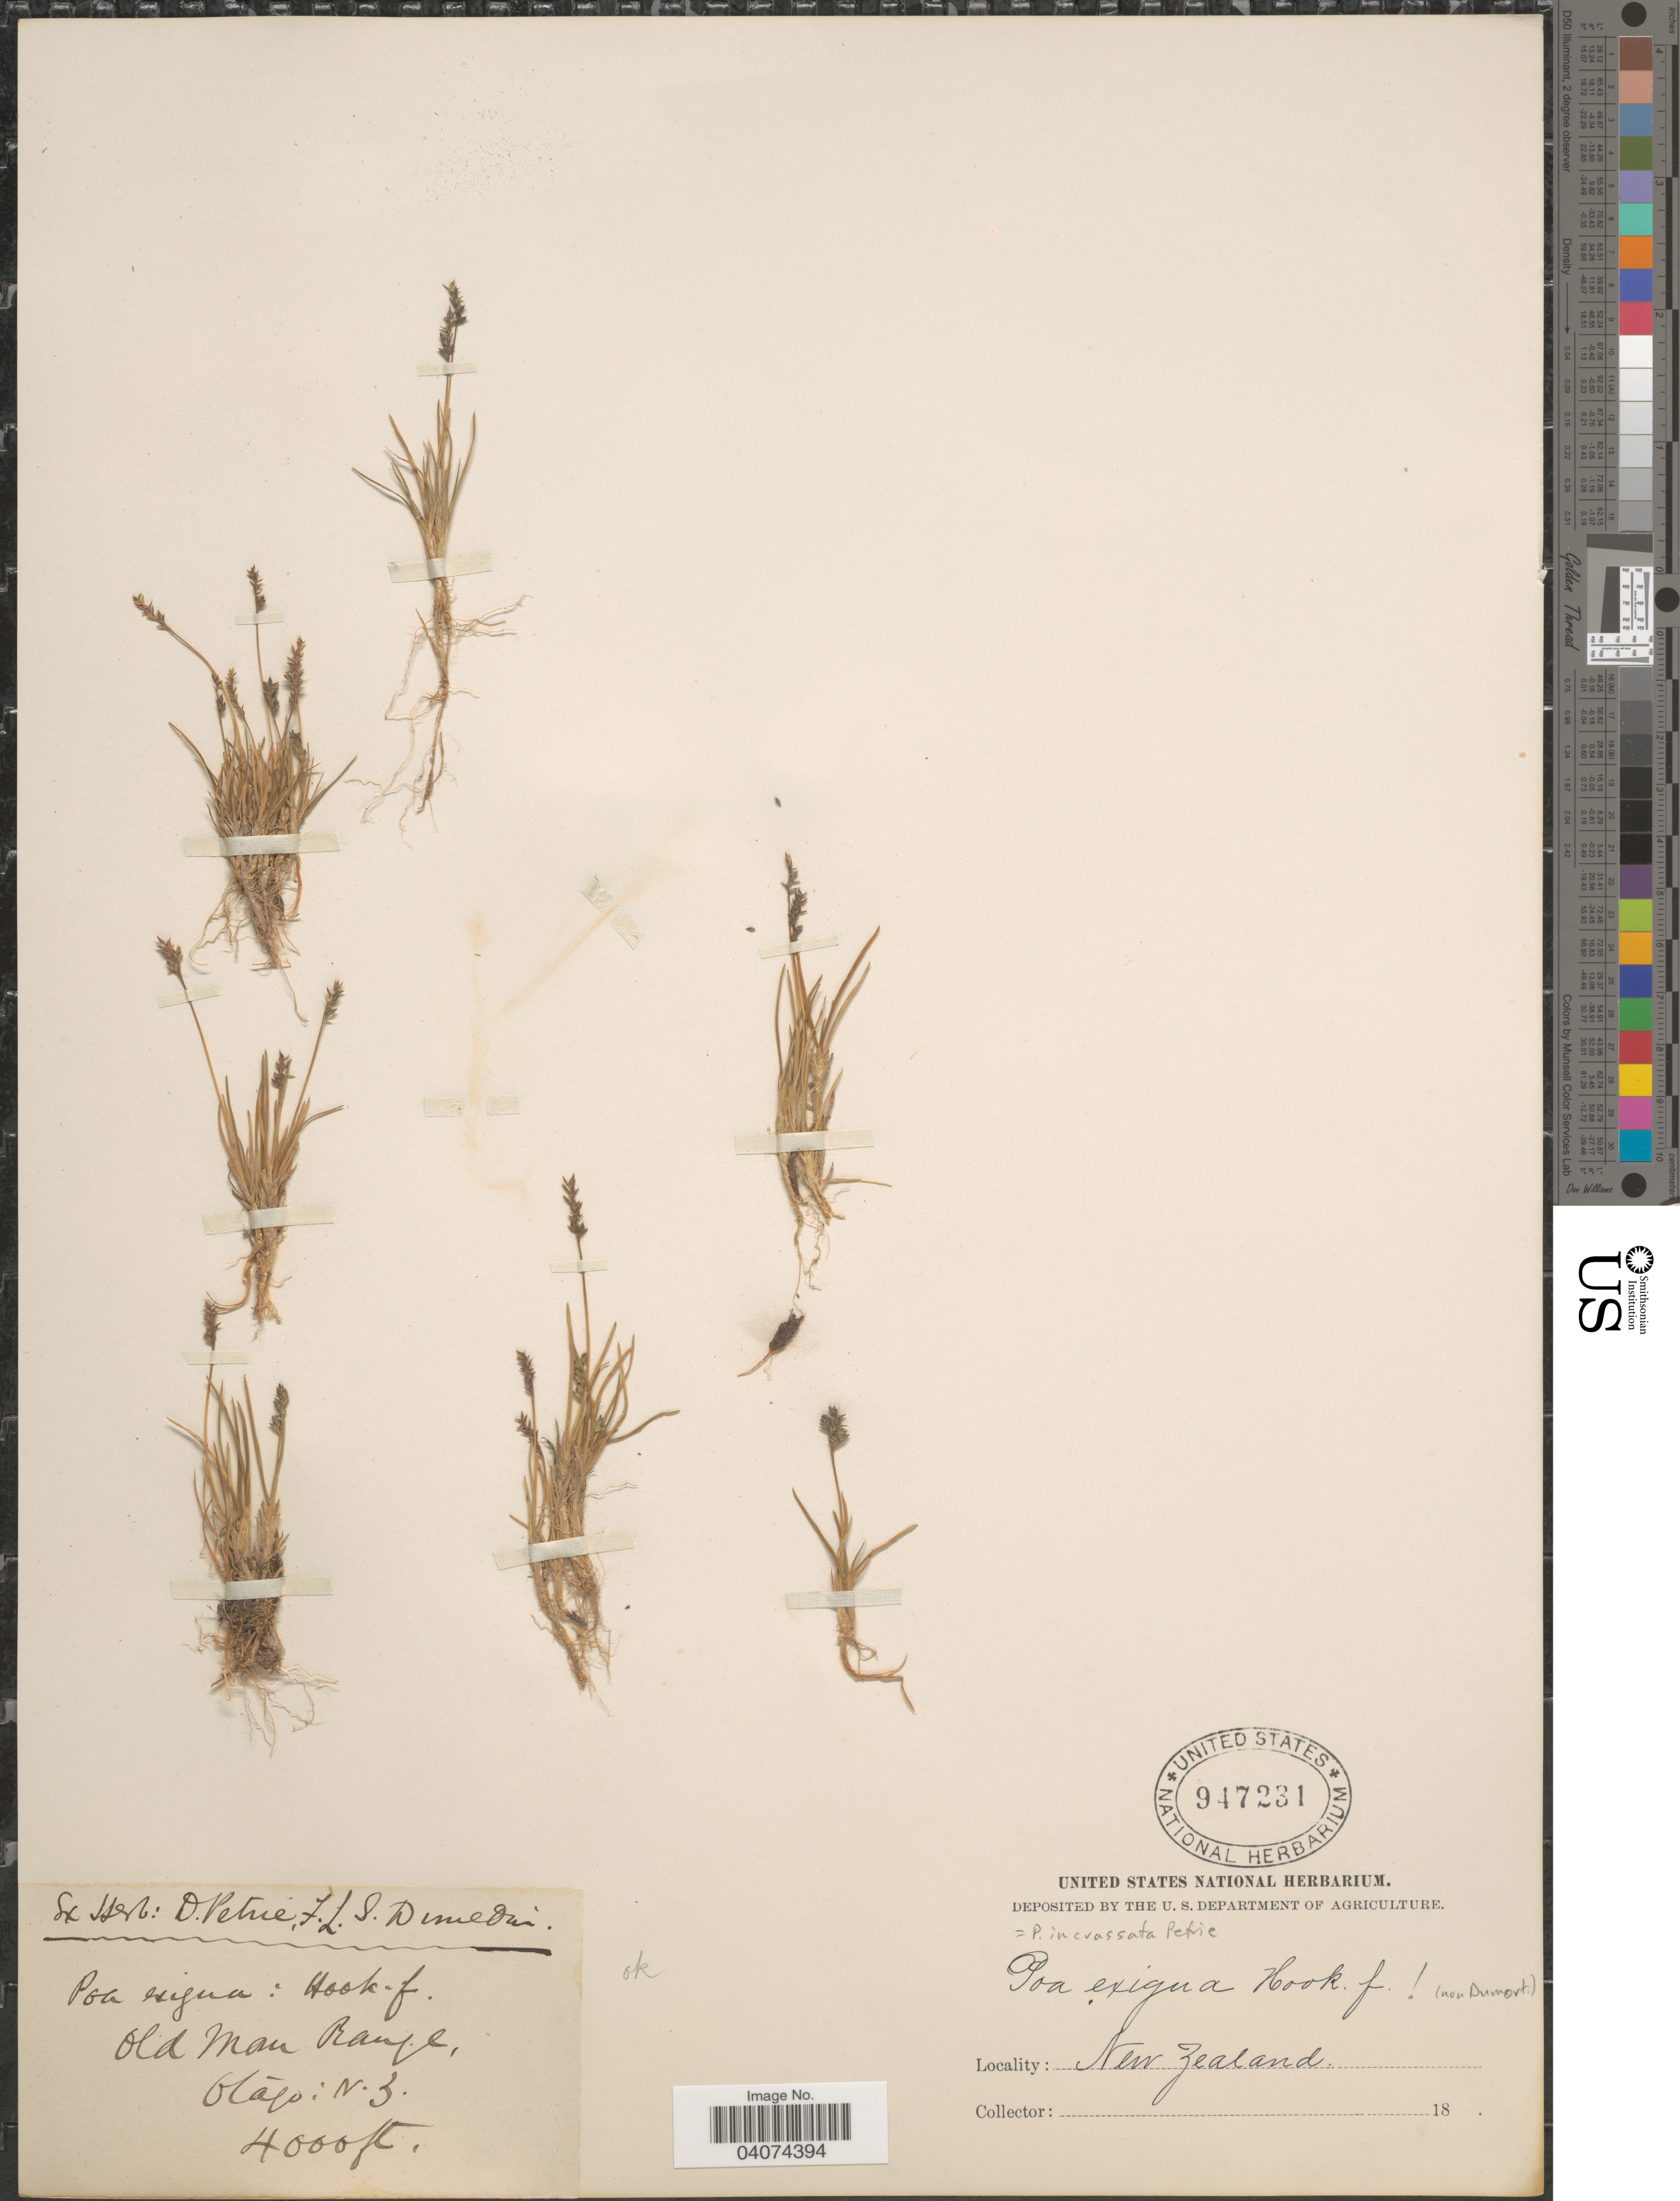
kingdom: Plantae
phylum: Tracheophyta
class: Liliopsida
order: Poales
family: Poaceae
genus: Poa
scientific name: Poa incrassata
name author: Petrie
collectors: Ex Herb D. Petrie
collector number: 3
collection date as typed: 18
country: New Zealand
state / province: Otago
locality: Old Man Range.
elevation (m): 1219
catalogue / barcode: US 947231